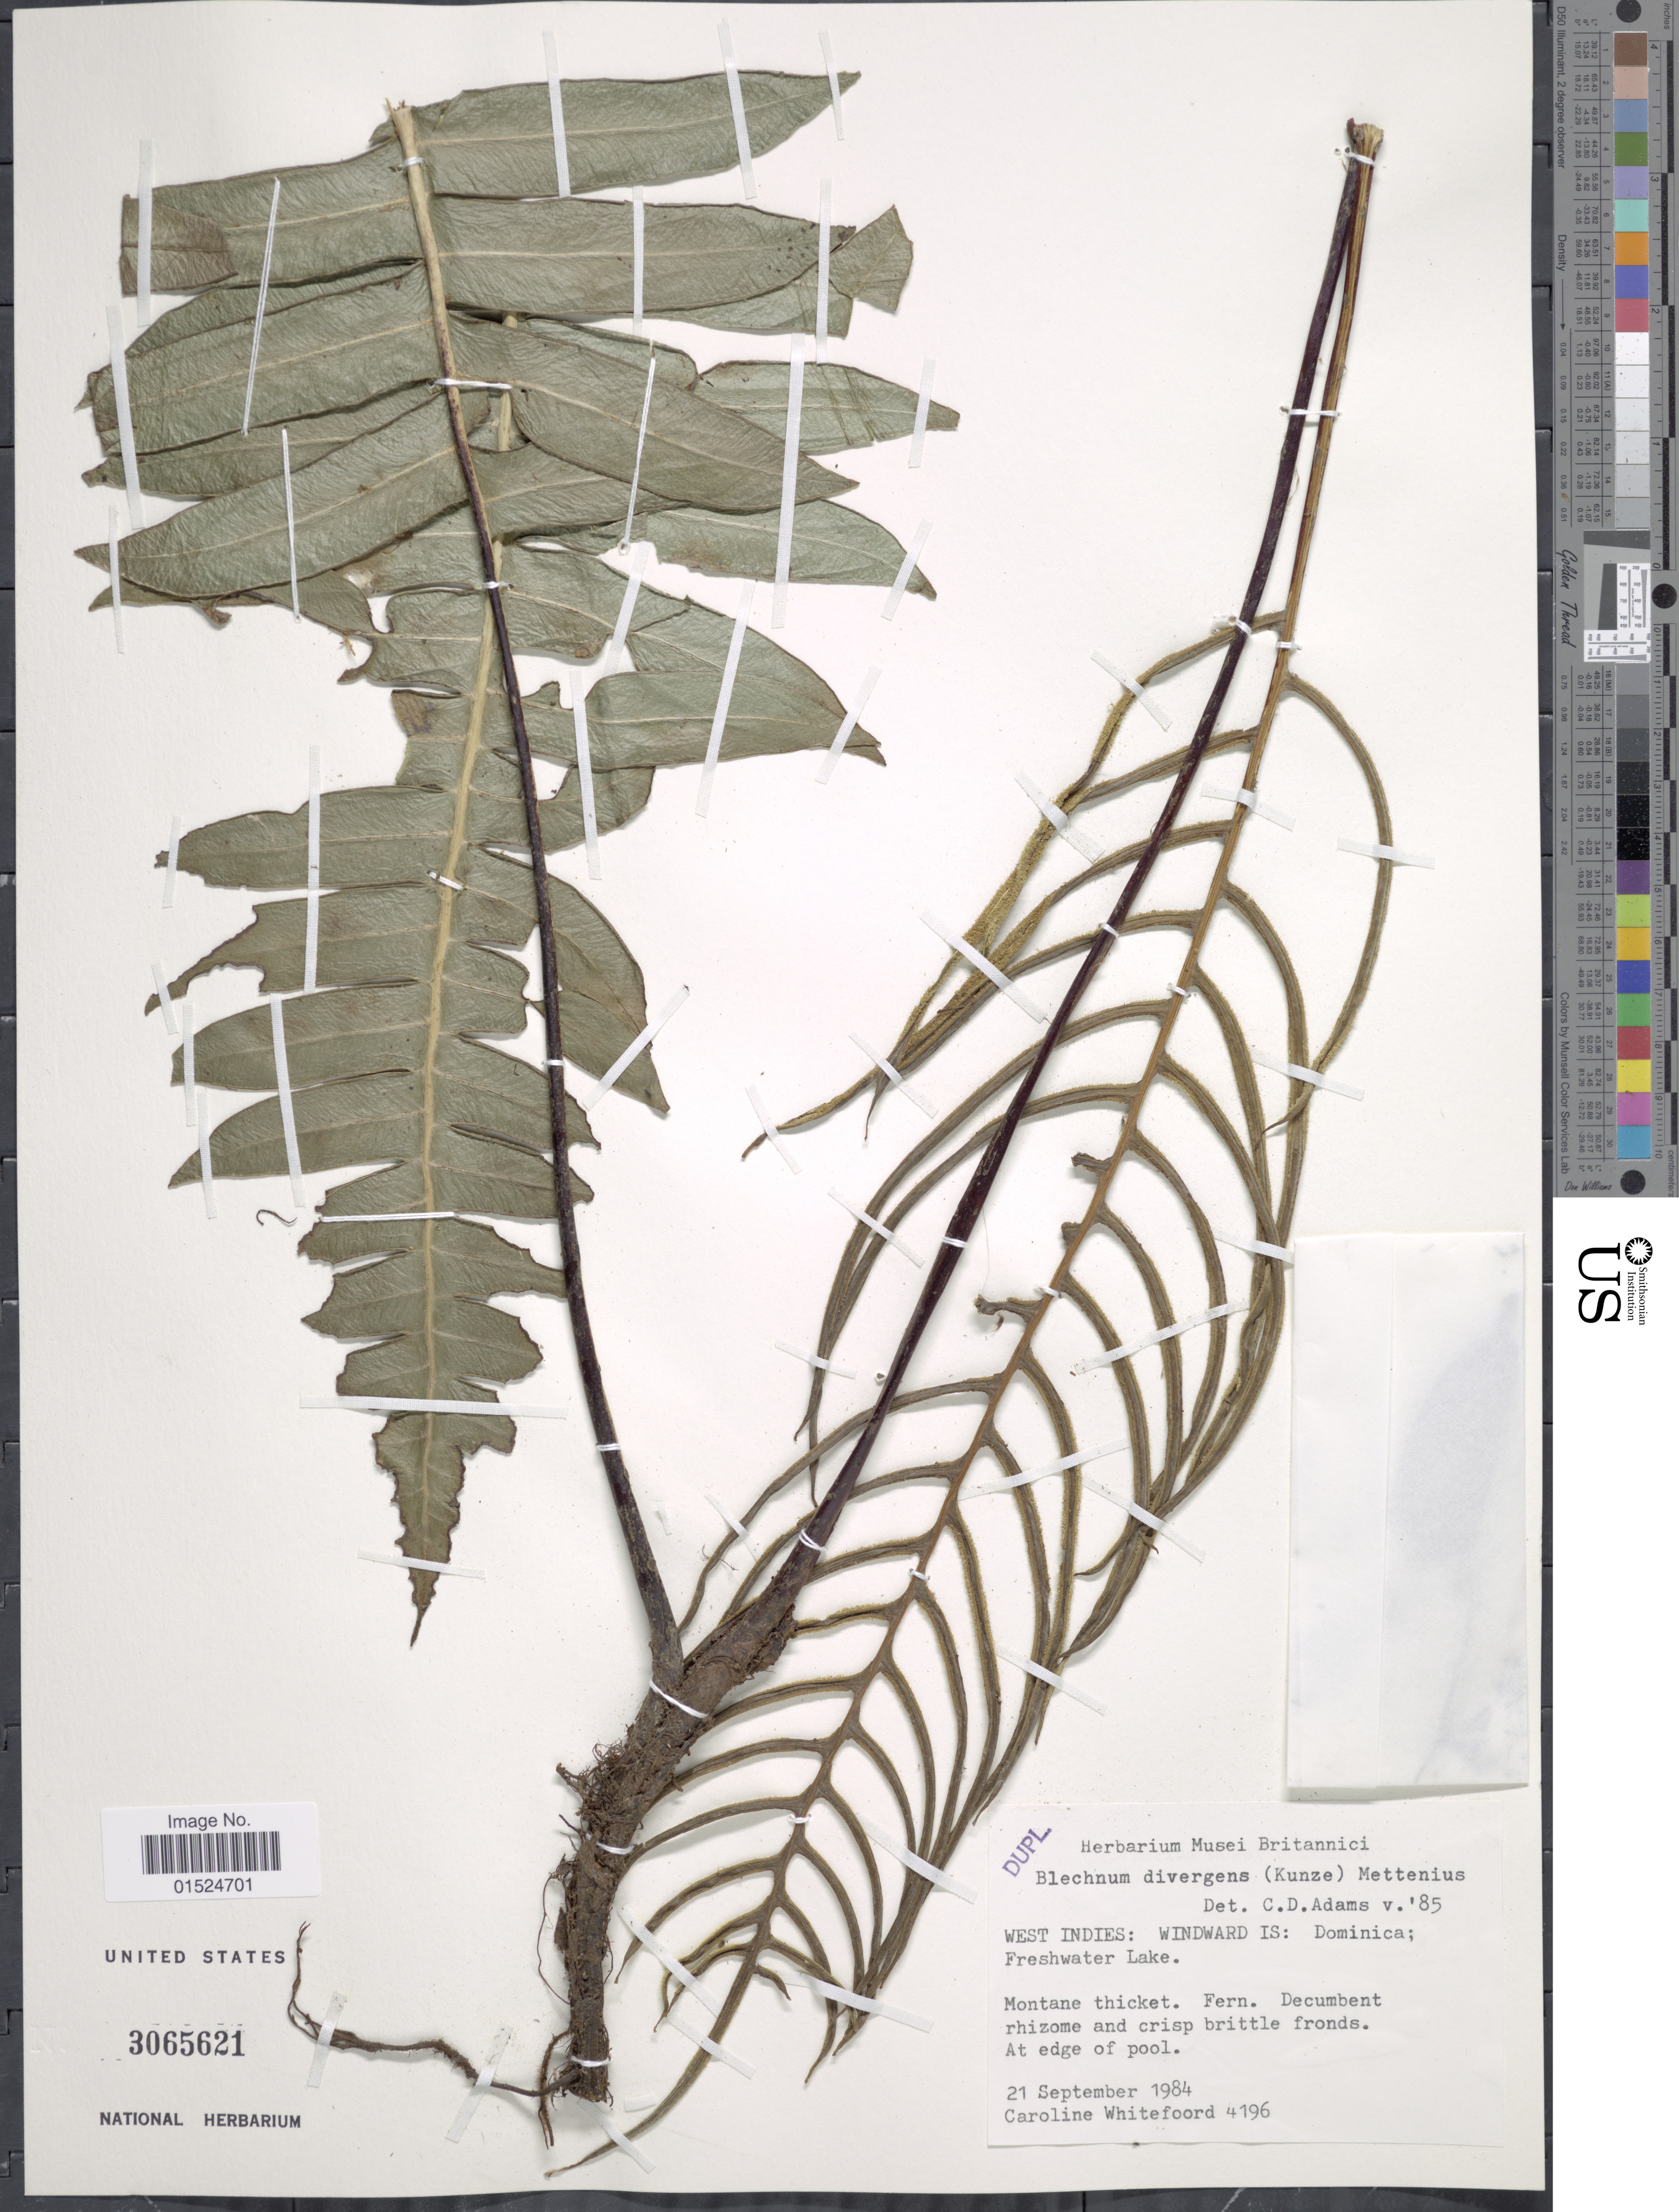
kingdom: Plantae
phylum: Tracheophyta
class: Polypodiopsida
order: Polypodiales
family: Blechnaceae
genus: Blechnum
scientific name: Blechnum divergens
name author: (Kunze) Mett.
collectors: C. Whitefoord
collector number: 4196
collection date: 1984-09-21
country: Dominica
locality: West Indies: Windward Is: Freshwater Lake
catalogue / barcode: US 3065621